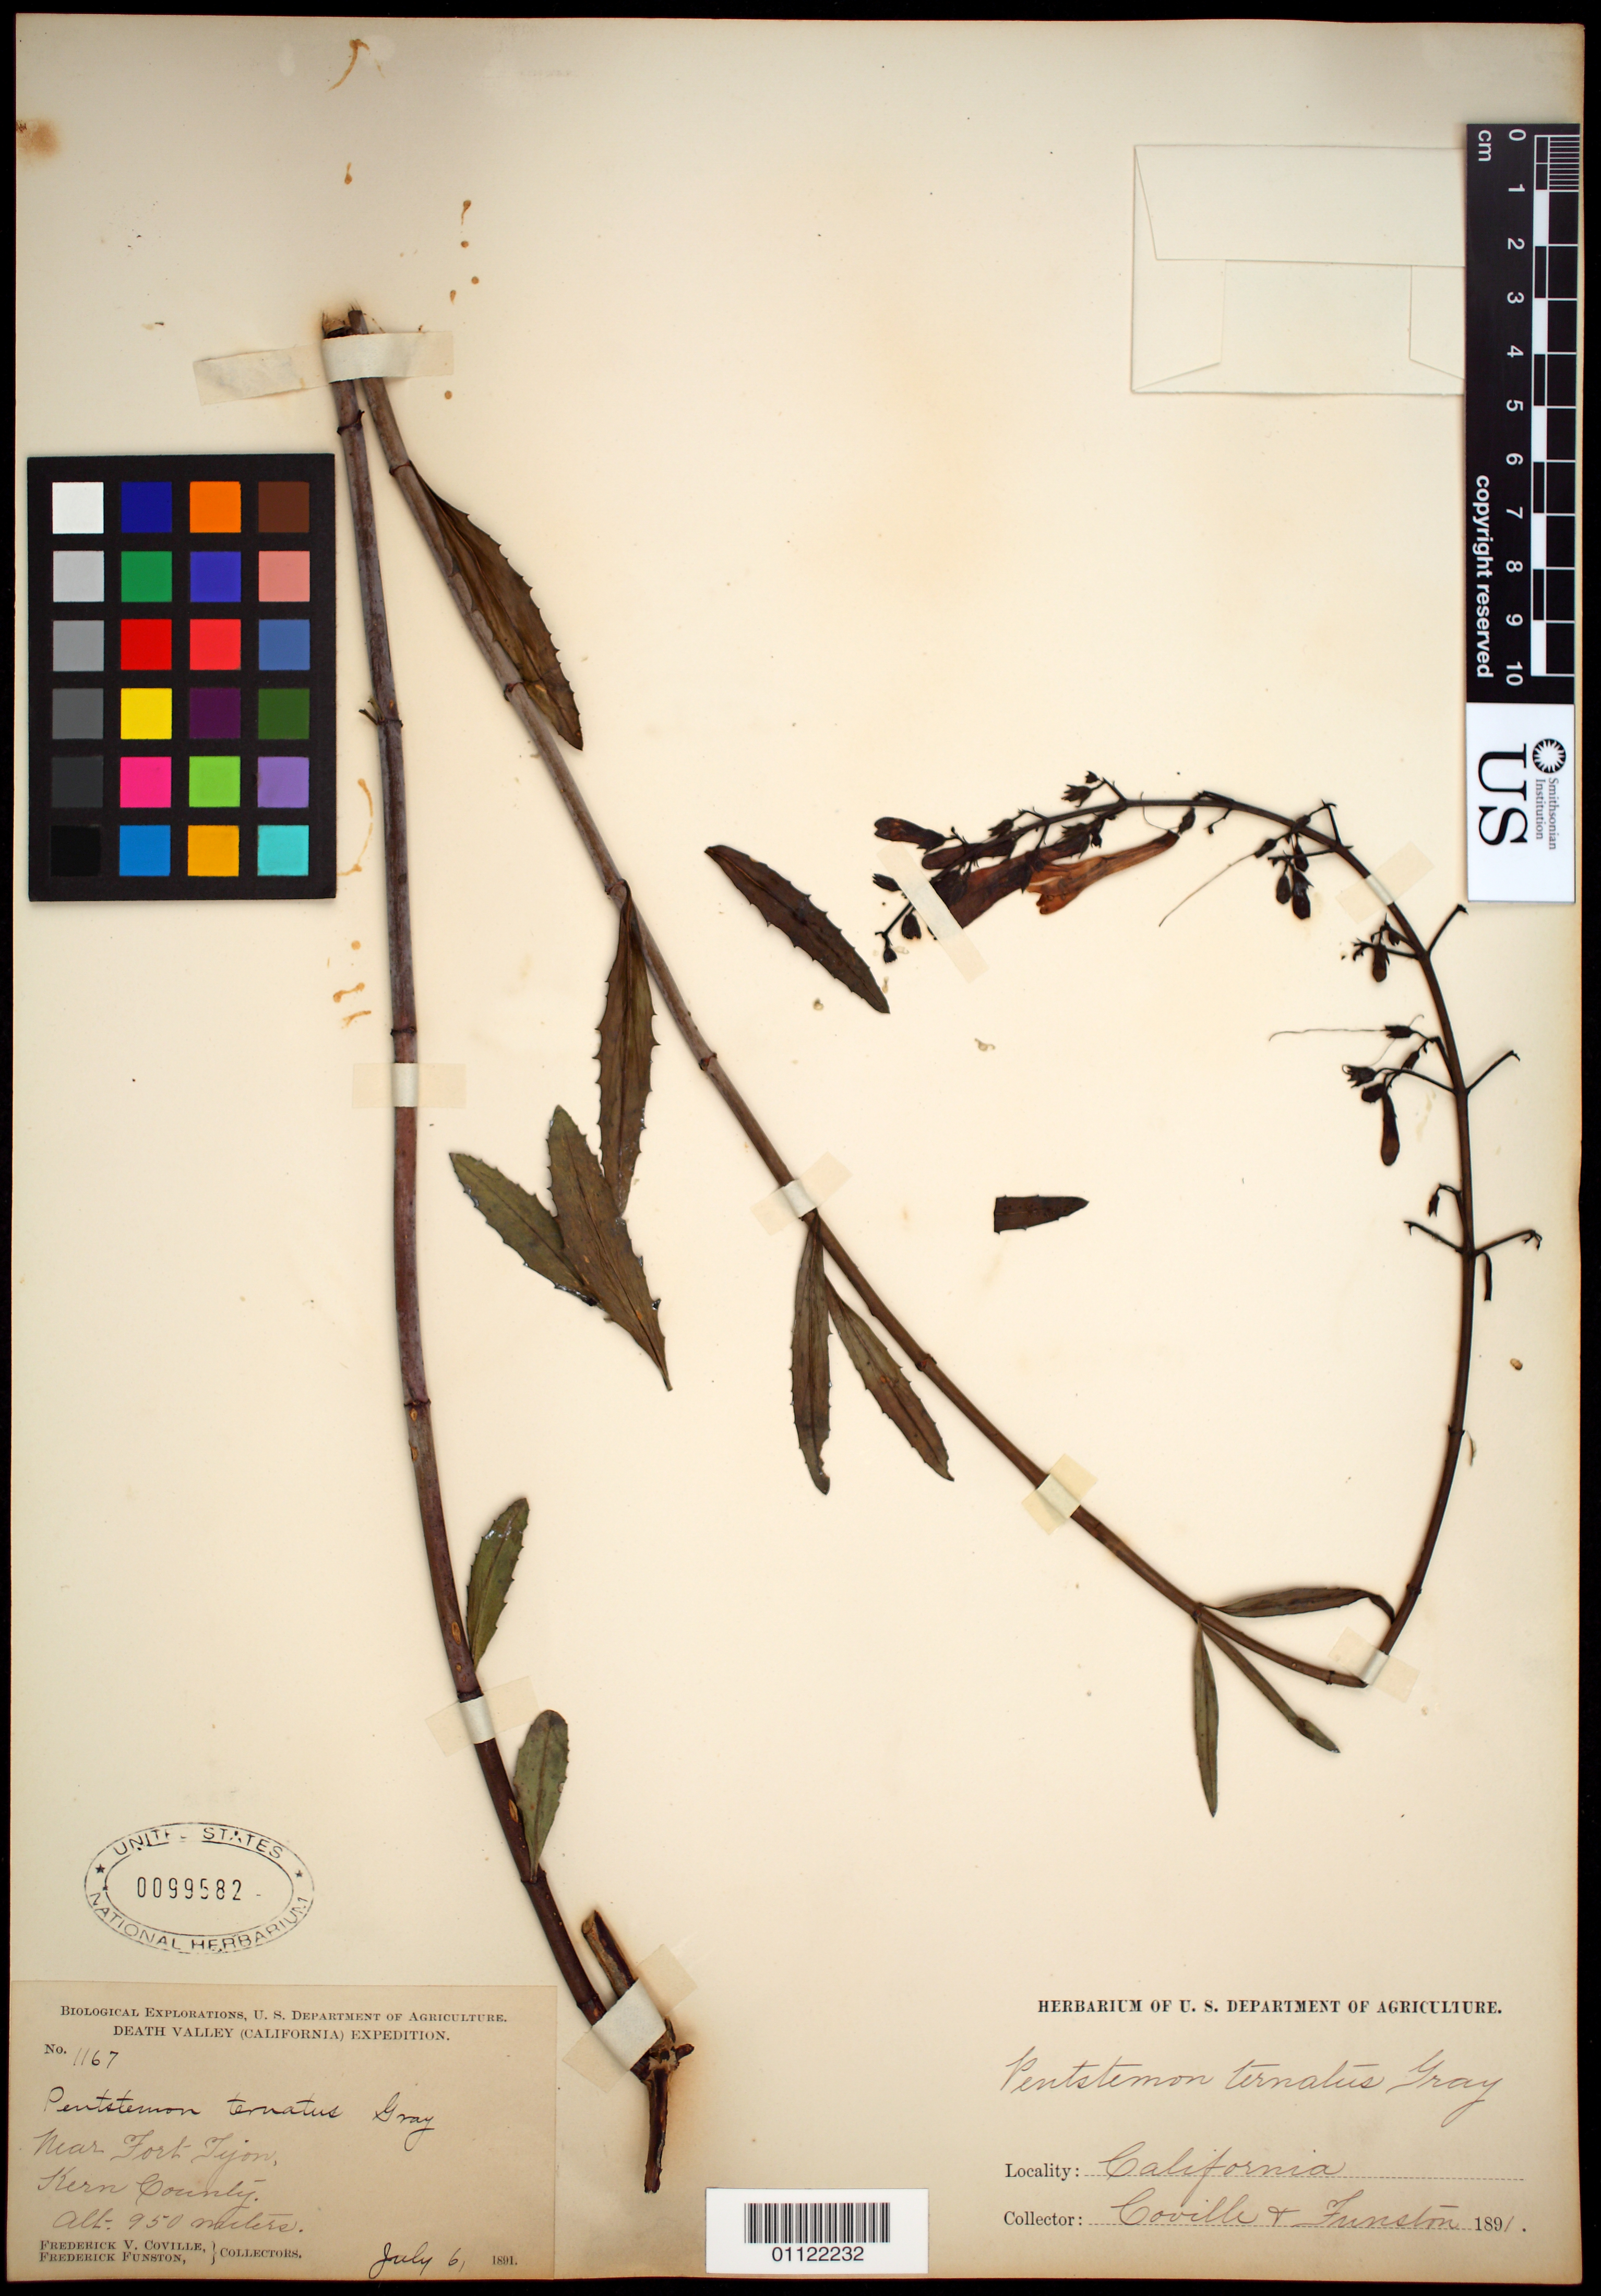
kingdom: Plantae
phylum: Tracheophyta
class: Magnoliopsida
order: Lamiales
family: Plantaginaceae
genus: Penstemon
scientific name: Penstemon ternatus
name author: Torr. ex A. Gray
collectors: F. V. Coville & F. Funston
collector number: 1167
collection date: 1891-07-06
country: United States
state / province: California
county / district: Kern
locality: near Fort Tejon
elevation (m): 950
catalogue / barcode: US 99582